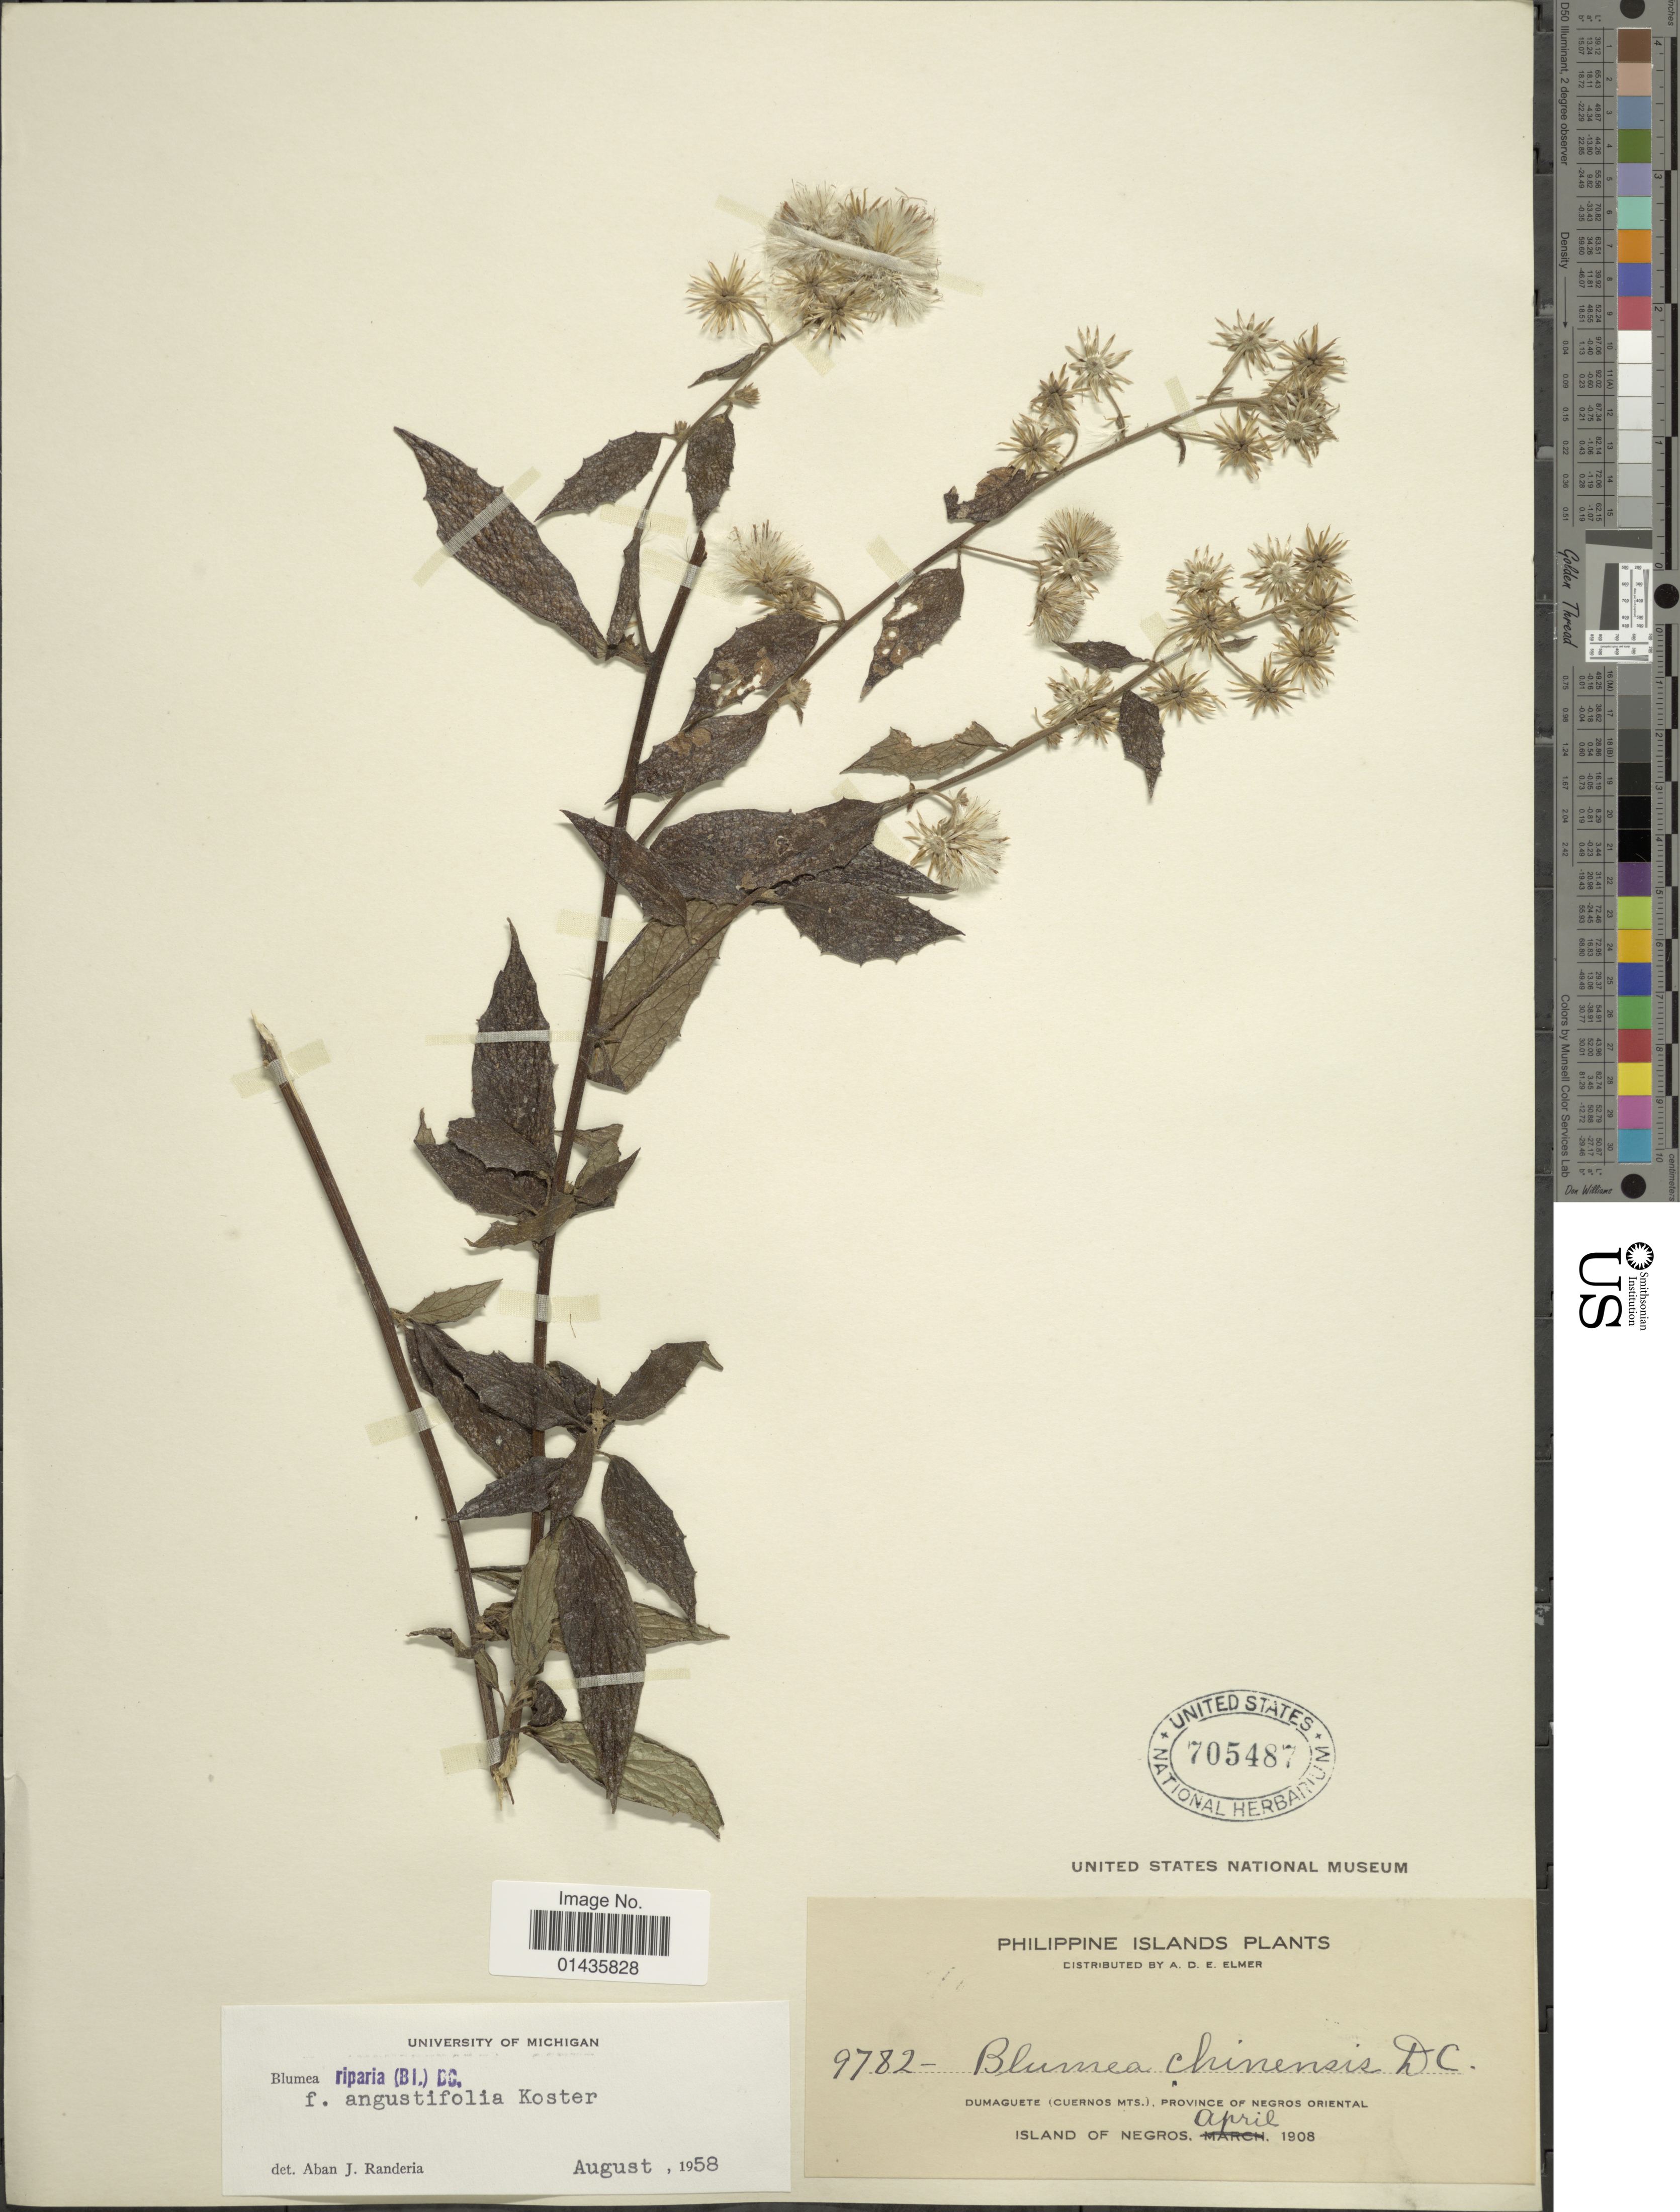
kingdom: Plantae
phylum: Tracheophyta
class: Magnoliopsida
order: Asterales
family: Asteraceae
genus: Blumea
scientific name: Blumea riparia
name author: (Blume) DC.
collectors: A. D. E. Elmer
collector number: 9782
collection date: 1908-04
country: Philippines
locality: Philippine Islands, Dumaguete (Cuernos Mts.), Province of Negros Oriental, Island of Negros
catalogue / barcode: US 705487